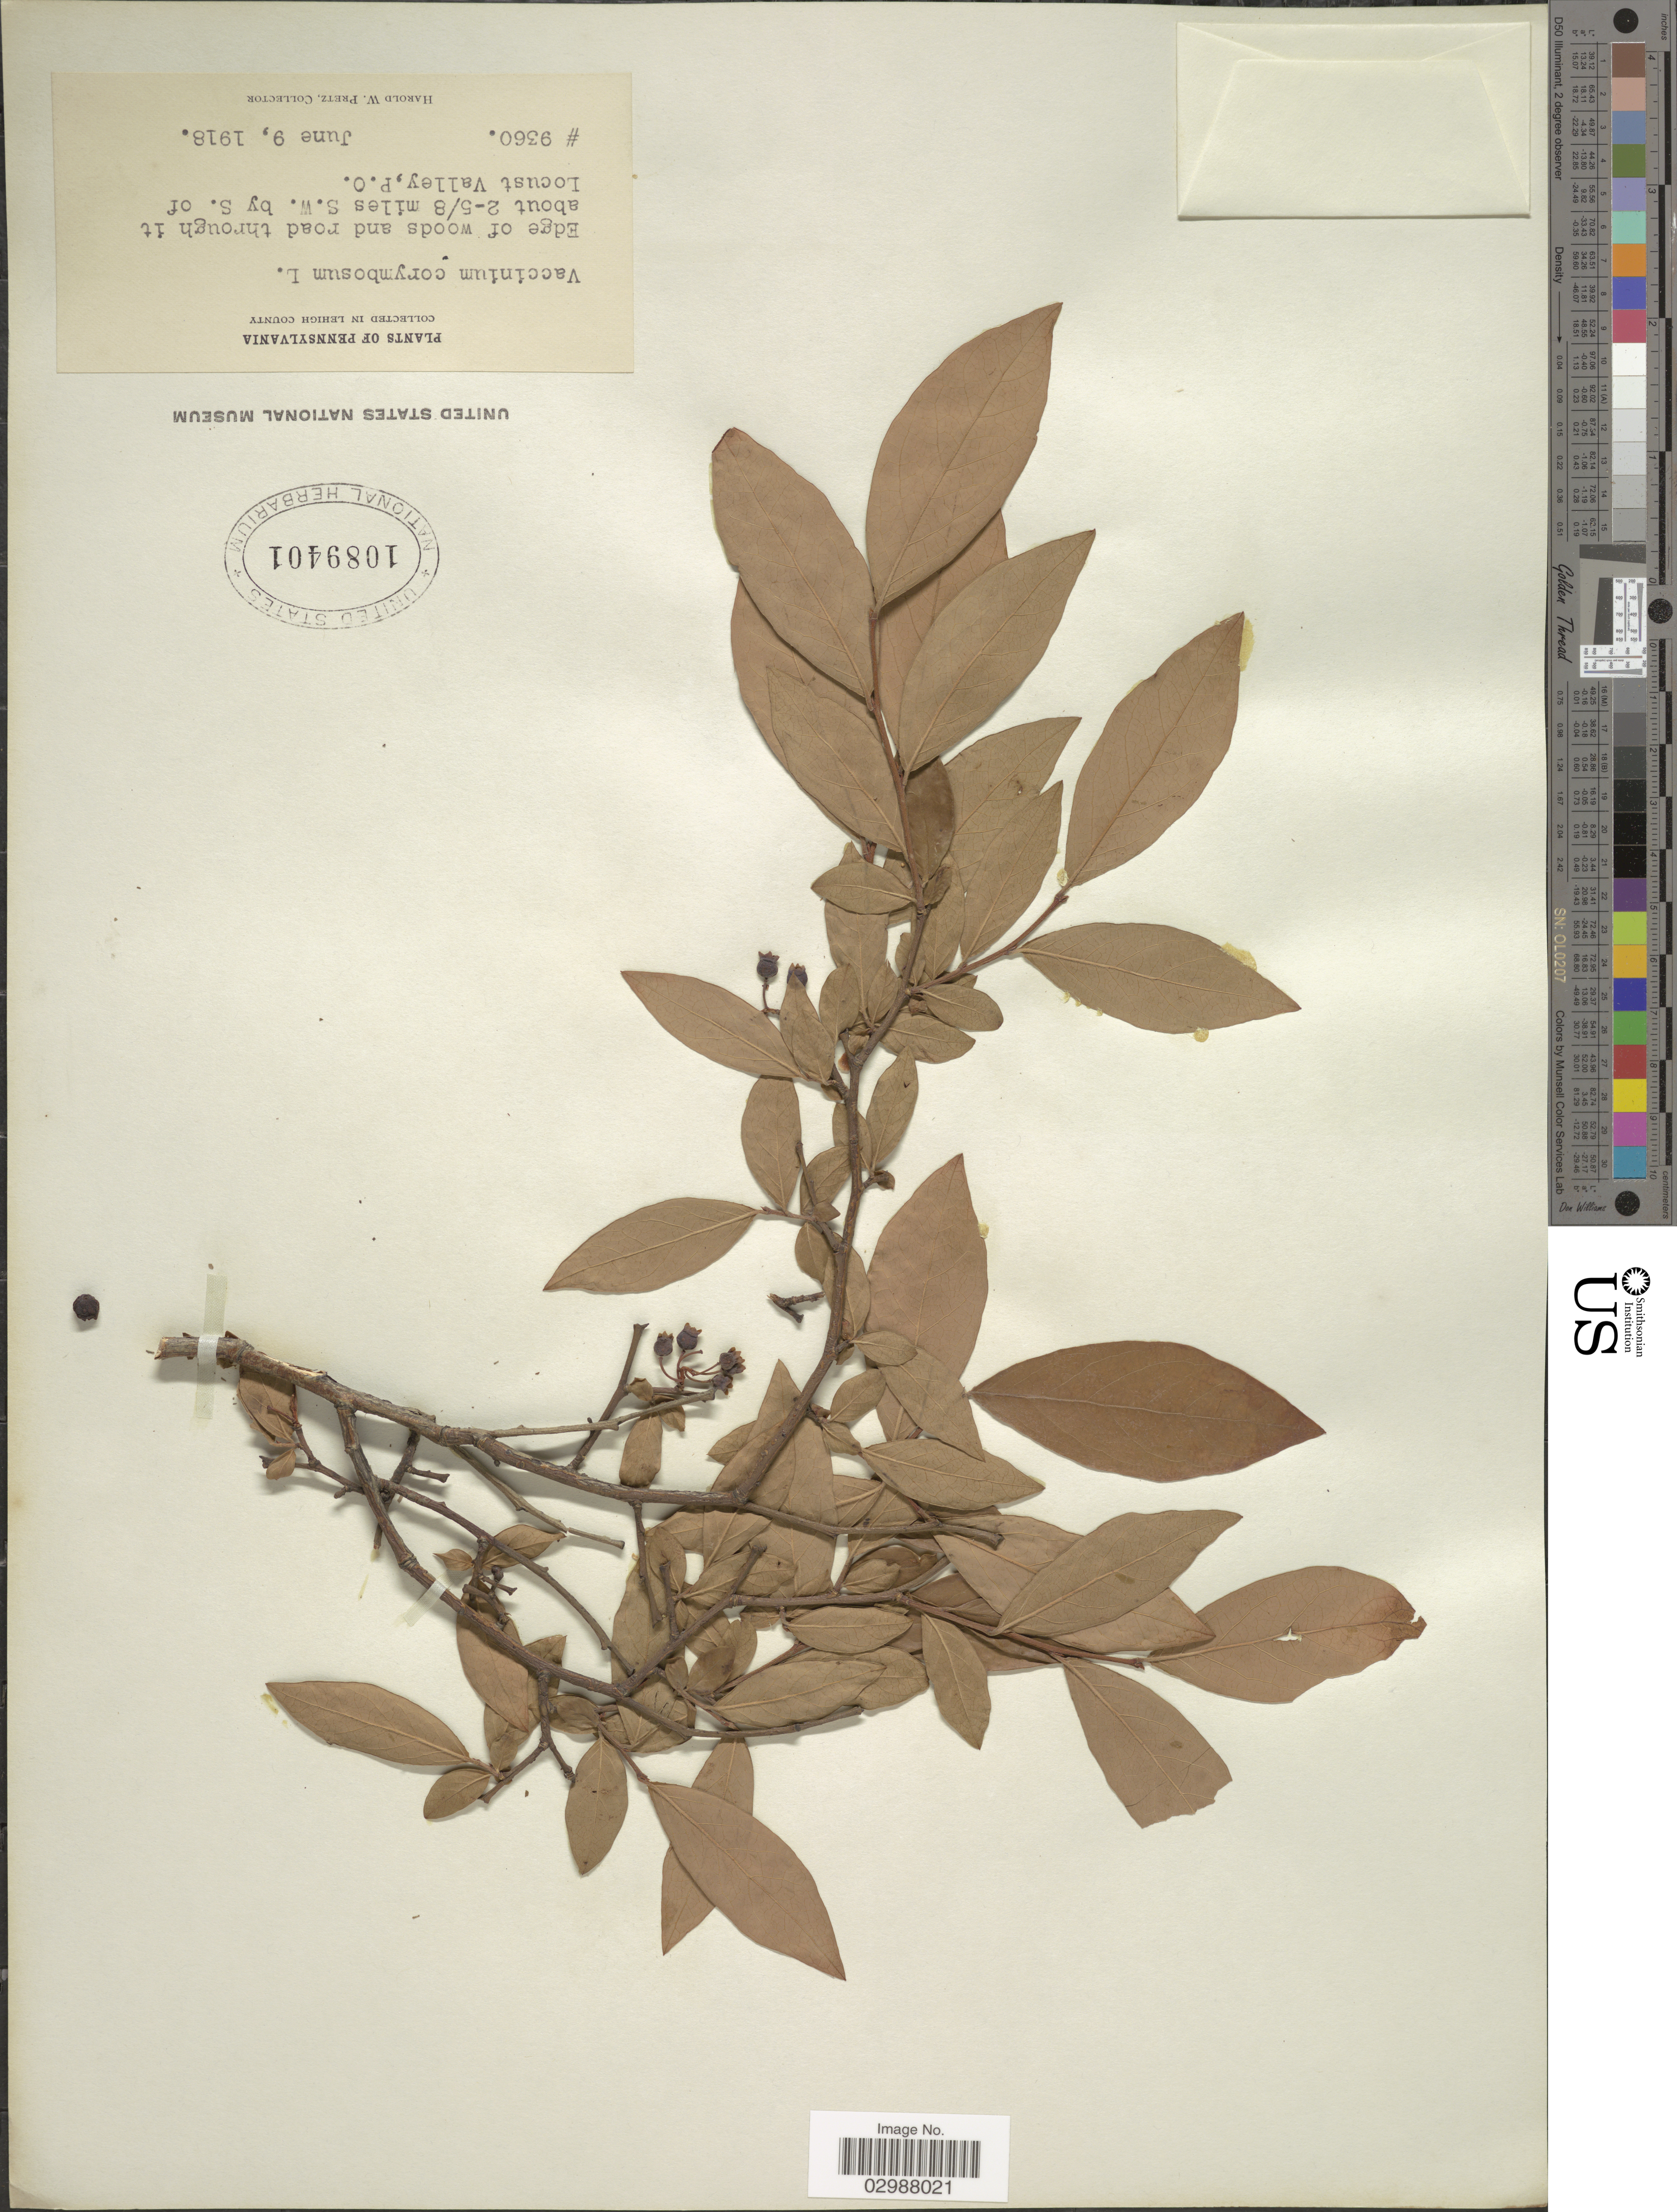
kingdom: Plantae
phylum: Tracheophyta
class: Magnoliopsida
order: Ericales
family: Ericaceae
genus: Vaccinium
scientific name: Vaccinium corymbosum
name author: L.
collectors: H. W. Pretz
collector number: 9360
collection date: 1918-06-09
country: United States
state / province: Pennsylvania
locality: In Lehigh County. Edge of woods and road through it about 2-5/8 miles S.W. by S. of Locust Valley, P.O.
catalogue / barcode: US 1089401